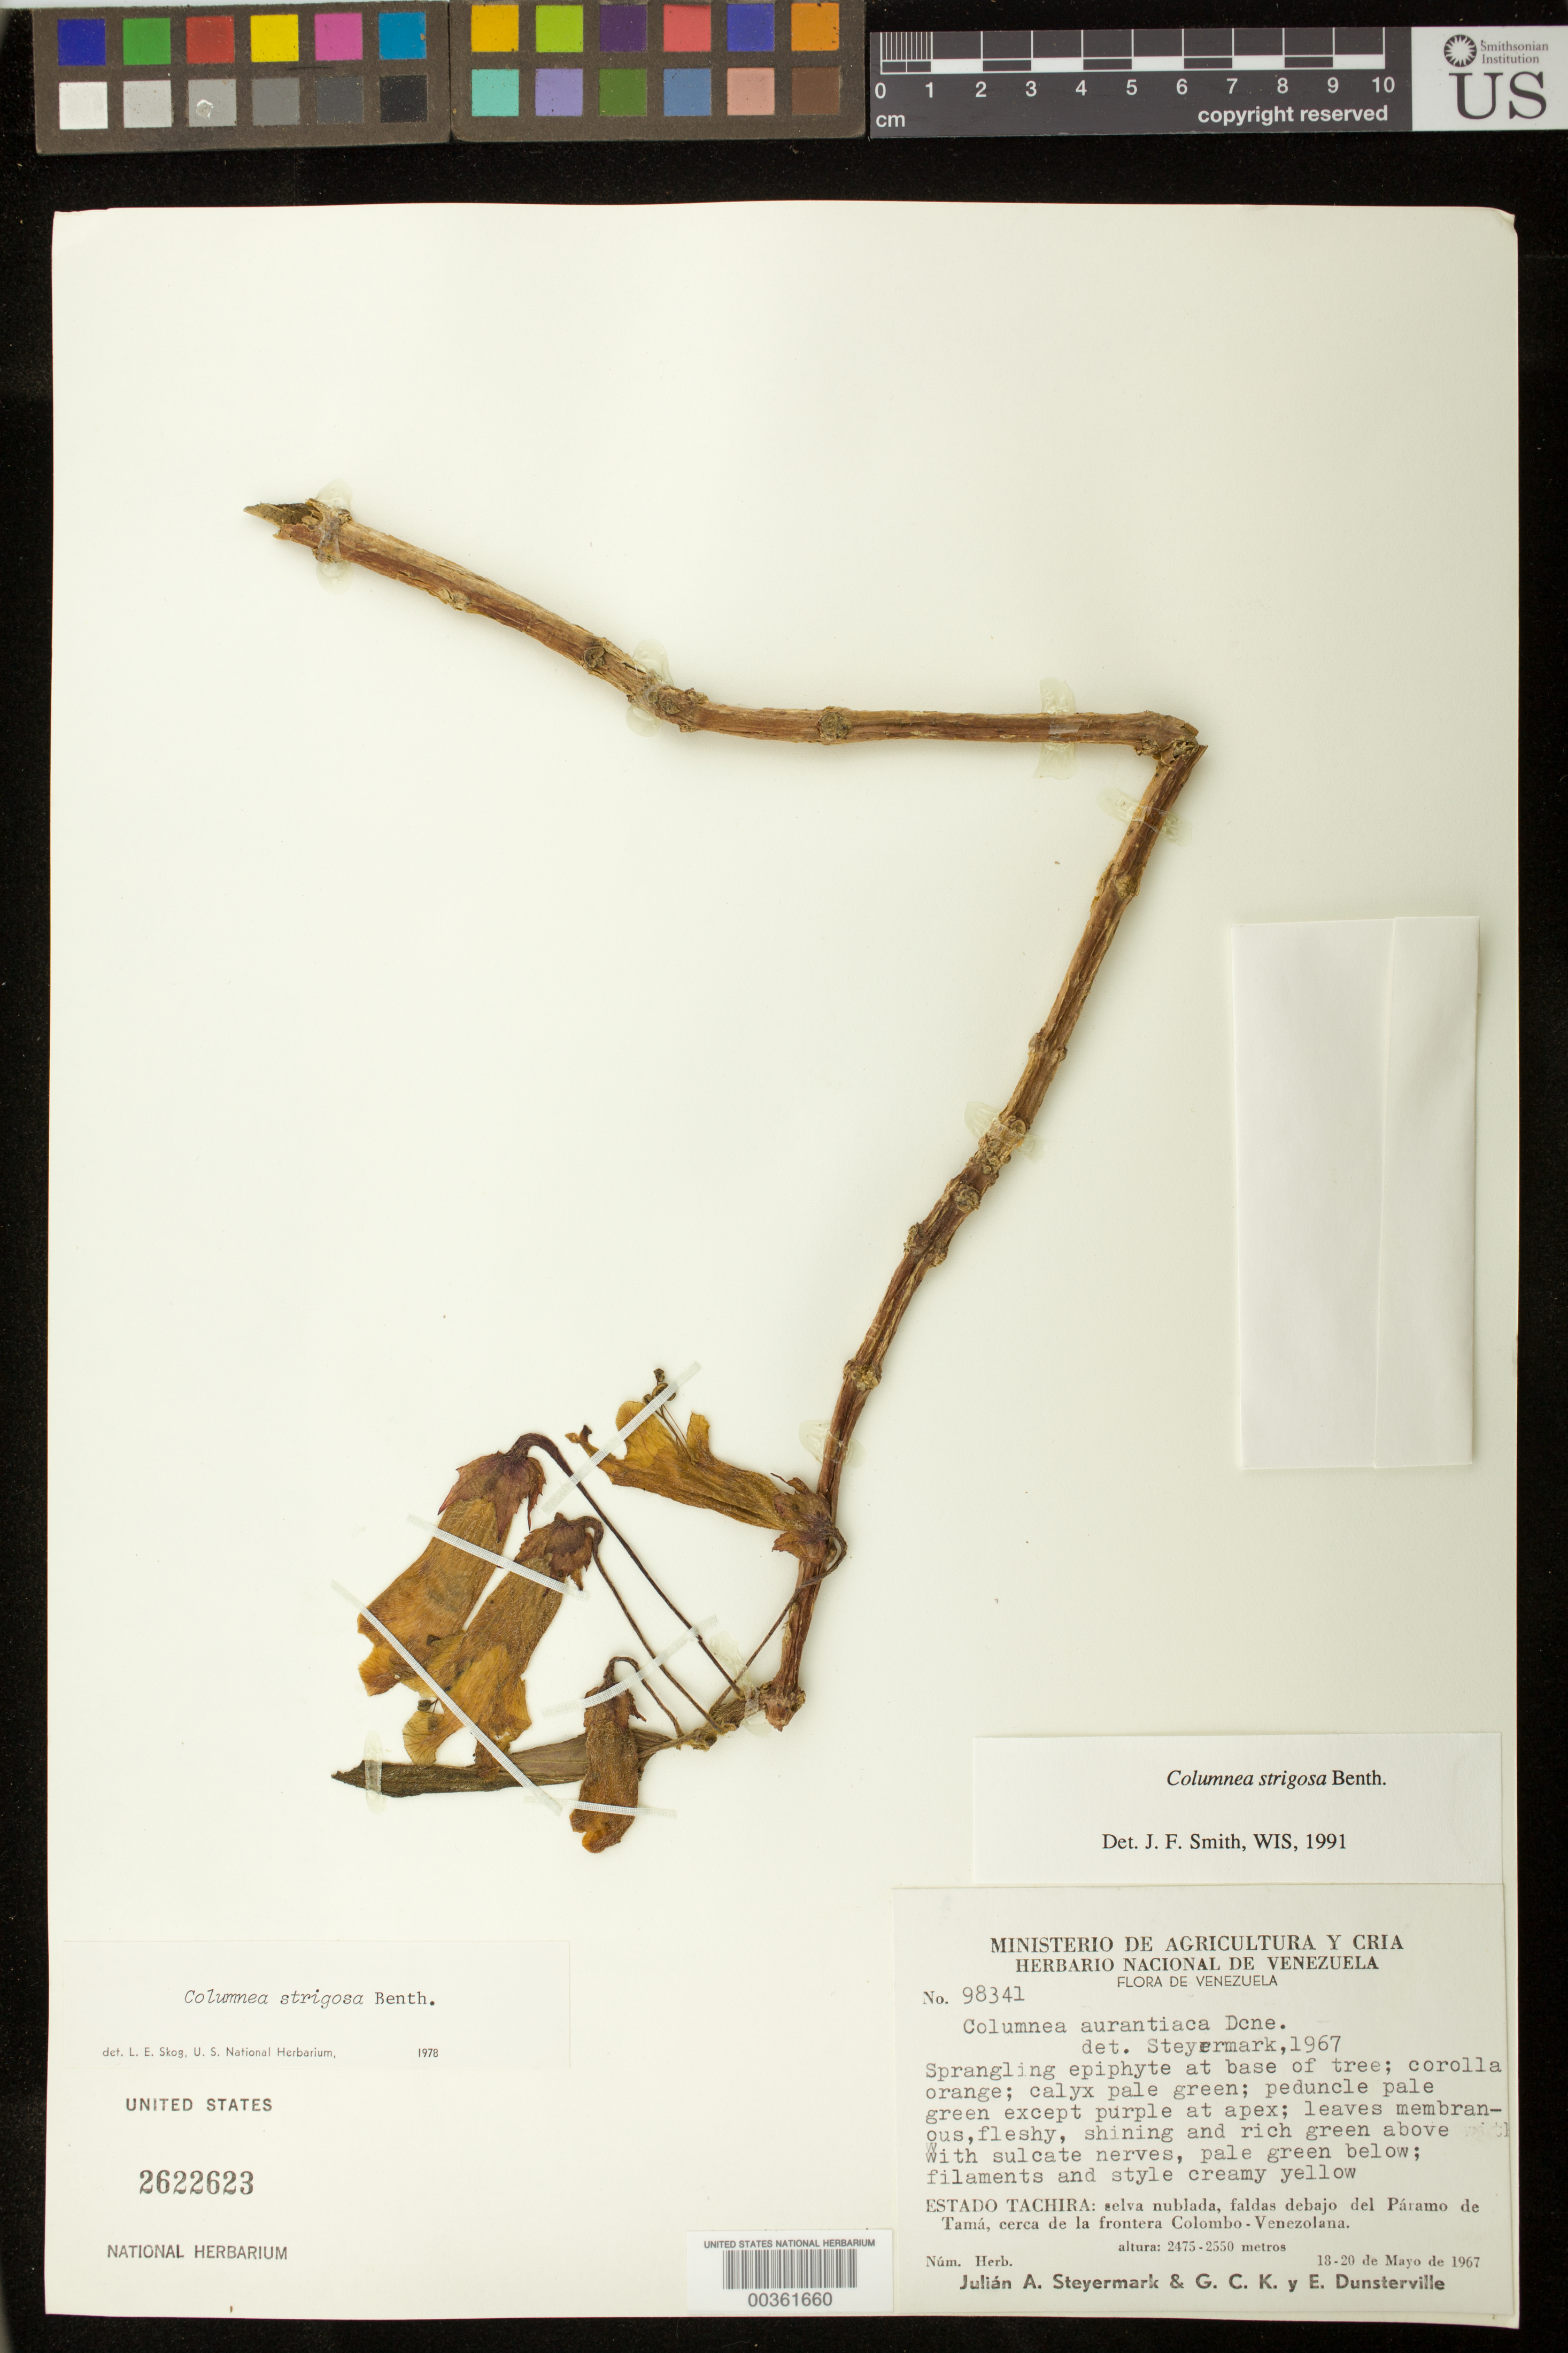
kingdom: Plantae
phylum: Tracheophyta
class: Magnoliopsida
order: Lamiales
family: Gesneriaceae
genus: Columnea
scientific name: Columnea strigosa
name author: Benth.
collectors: J. Steyermark, G. C. K. Dunsterville & E. Dunsterville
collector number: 98341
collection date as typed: May 1967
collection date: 1967-05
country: Venezuela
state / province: Táchira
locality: Faldas debajo del paramo de Tama, cerca de la frontera Colombo-Venezolana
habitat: Selva nublada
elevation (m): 2475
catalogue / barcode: US 2622623